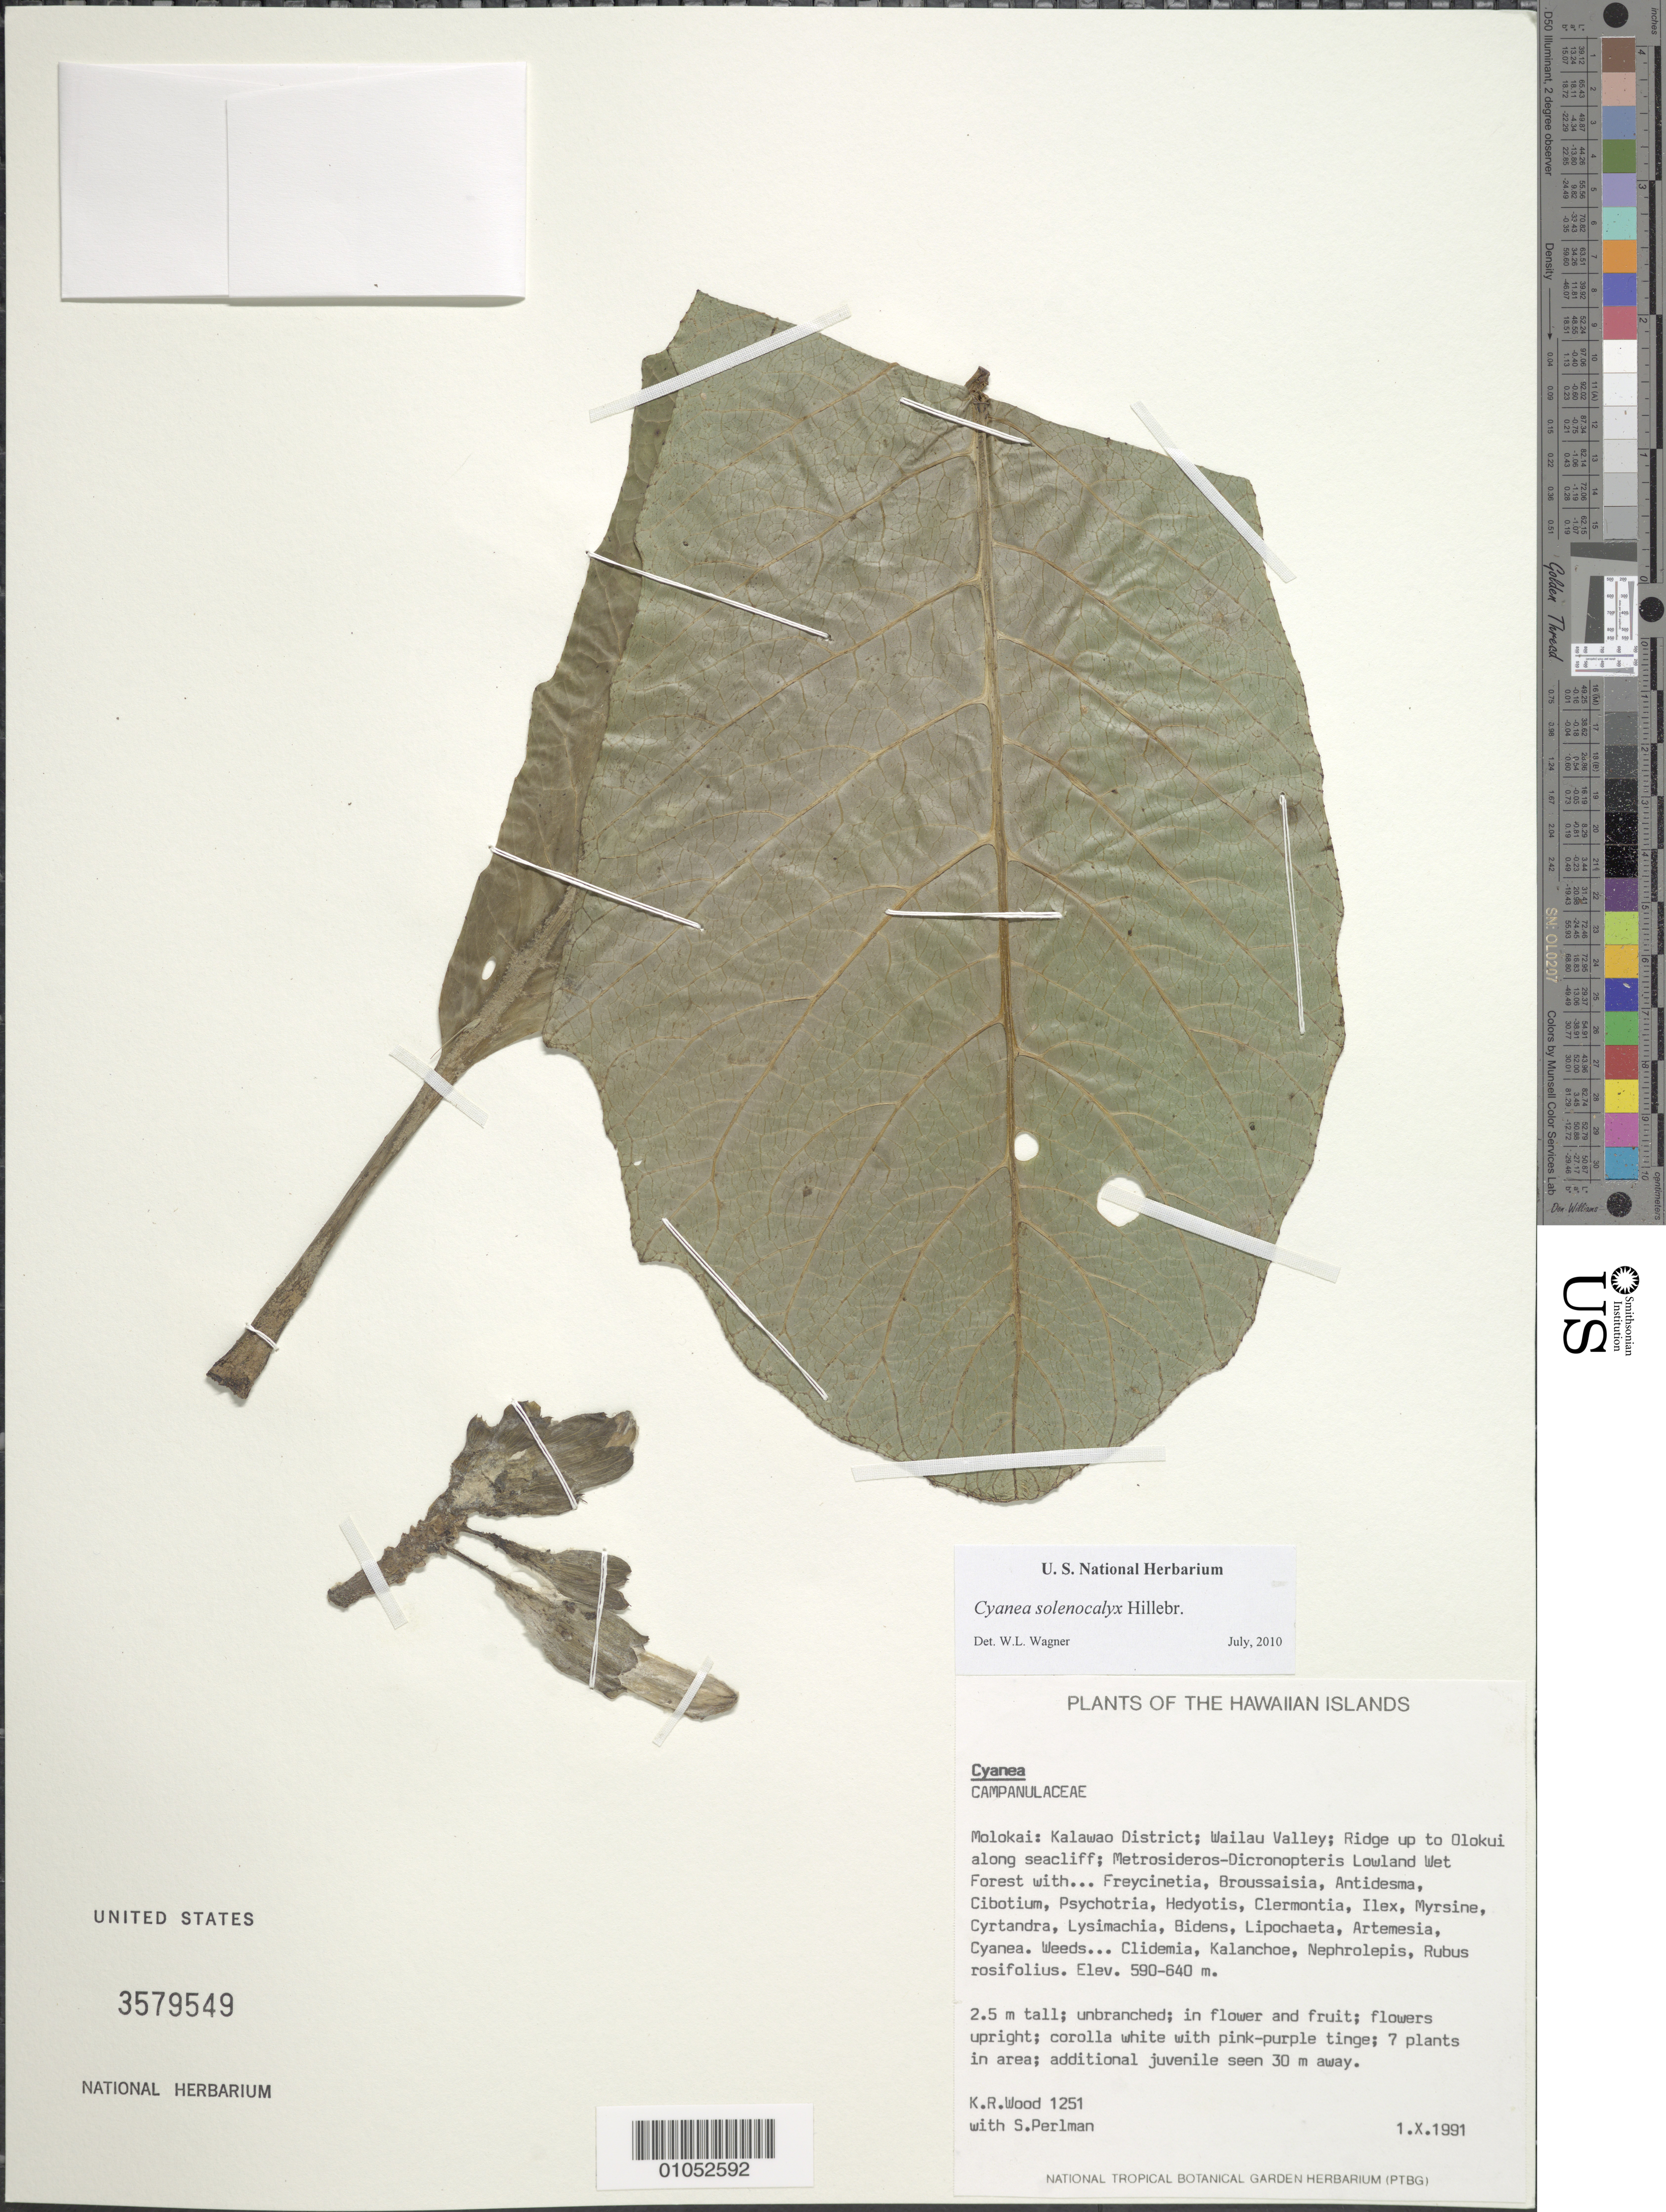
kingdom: Plantae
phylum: Tracheophyta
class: Magnoliopsida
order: Asterales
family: Campanulaceae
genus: Cyanea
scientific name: Cyanea solenocalyx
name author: Hillebr.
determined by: Wagner, W. L., (BOT), Smithsonian Institution - National Museum of Natural History (UNITED STATES)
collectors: K. R. Wood & S. P. Perlman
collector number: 1251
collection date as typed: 1 Jan 1991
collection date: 1991-01-01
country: United States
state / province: Hawaii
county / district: Maui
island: Moloka'i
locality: Kalawao District, Wailau Valley, ridge up to Olokui along seacliff.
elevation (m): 590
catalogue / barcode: US 3579549